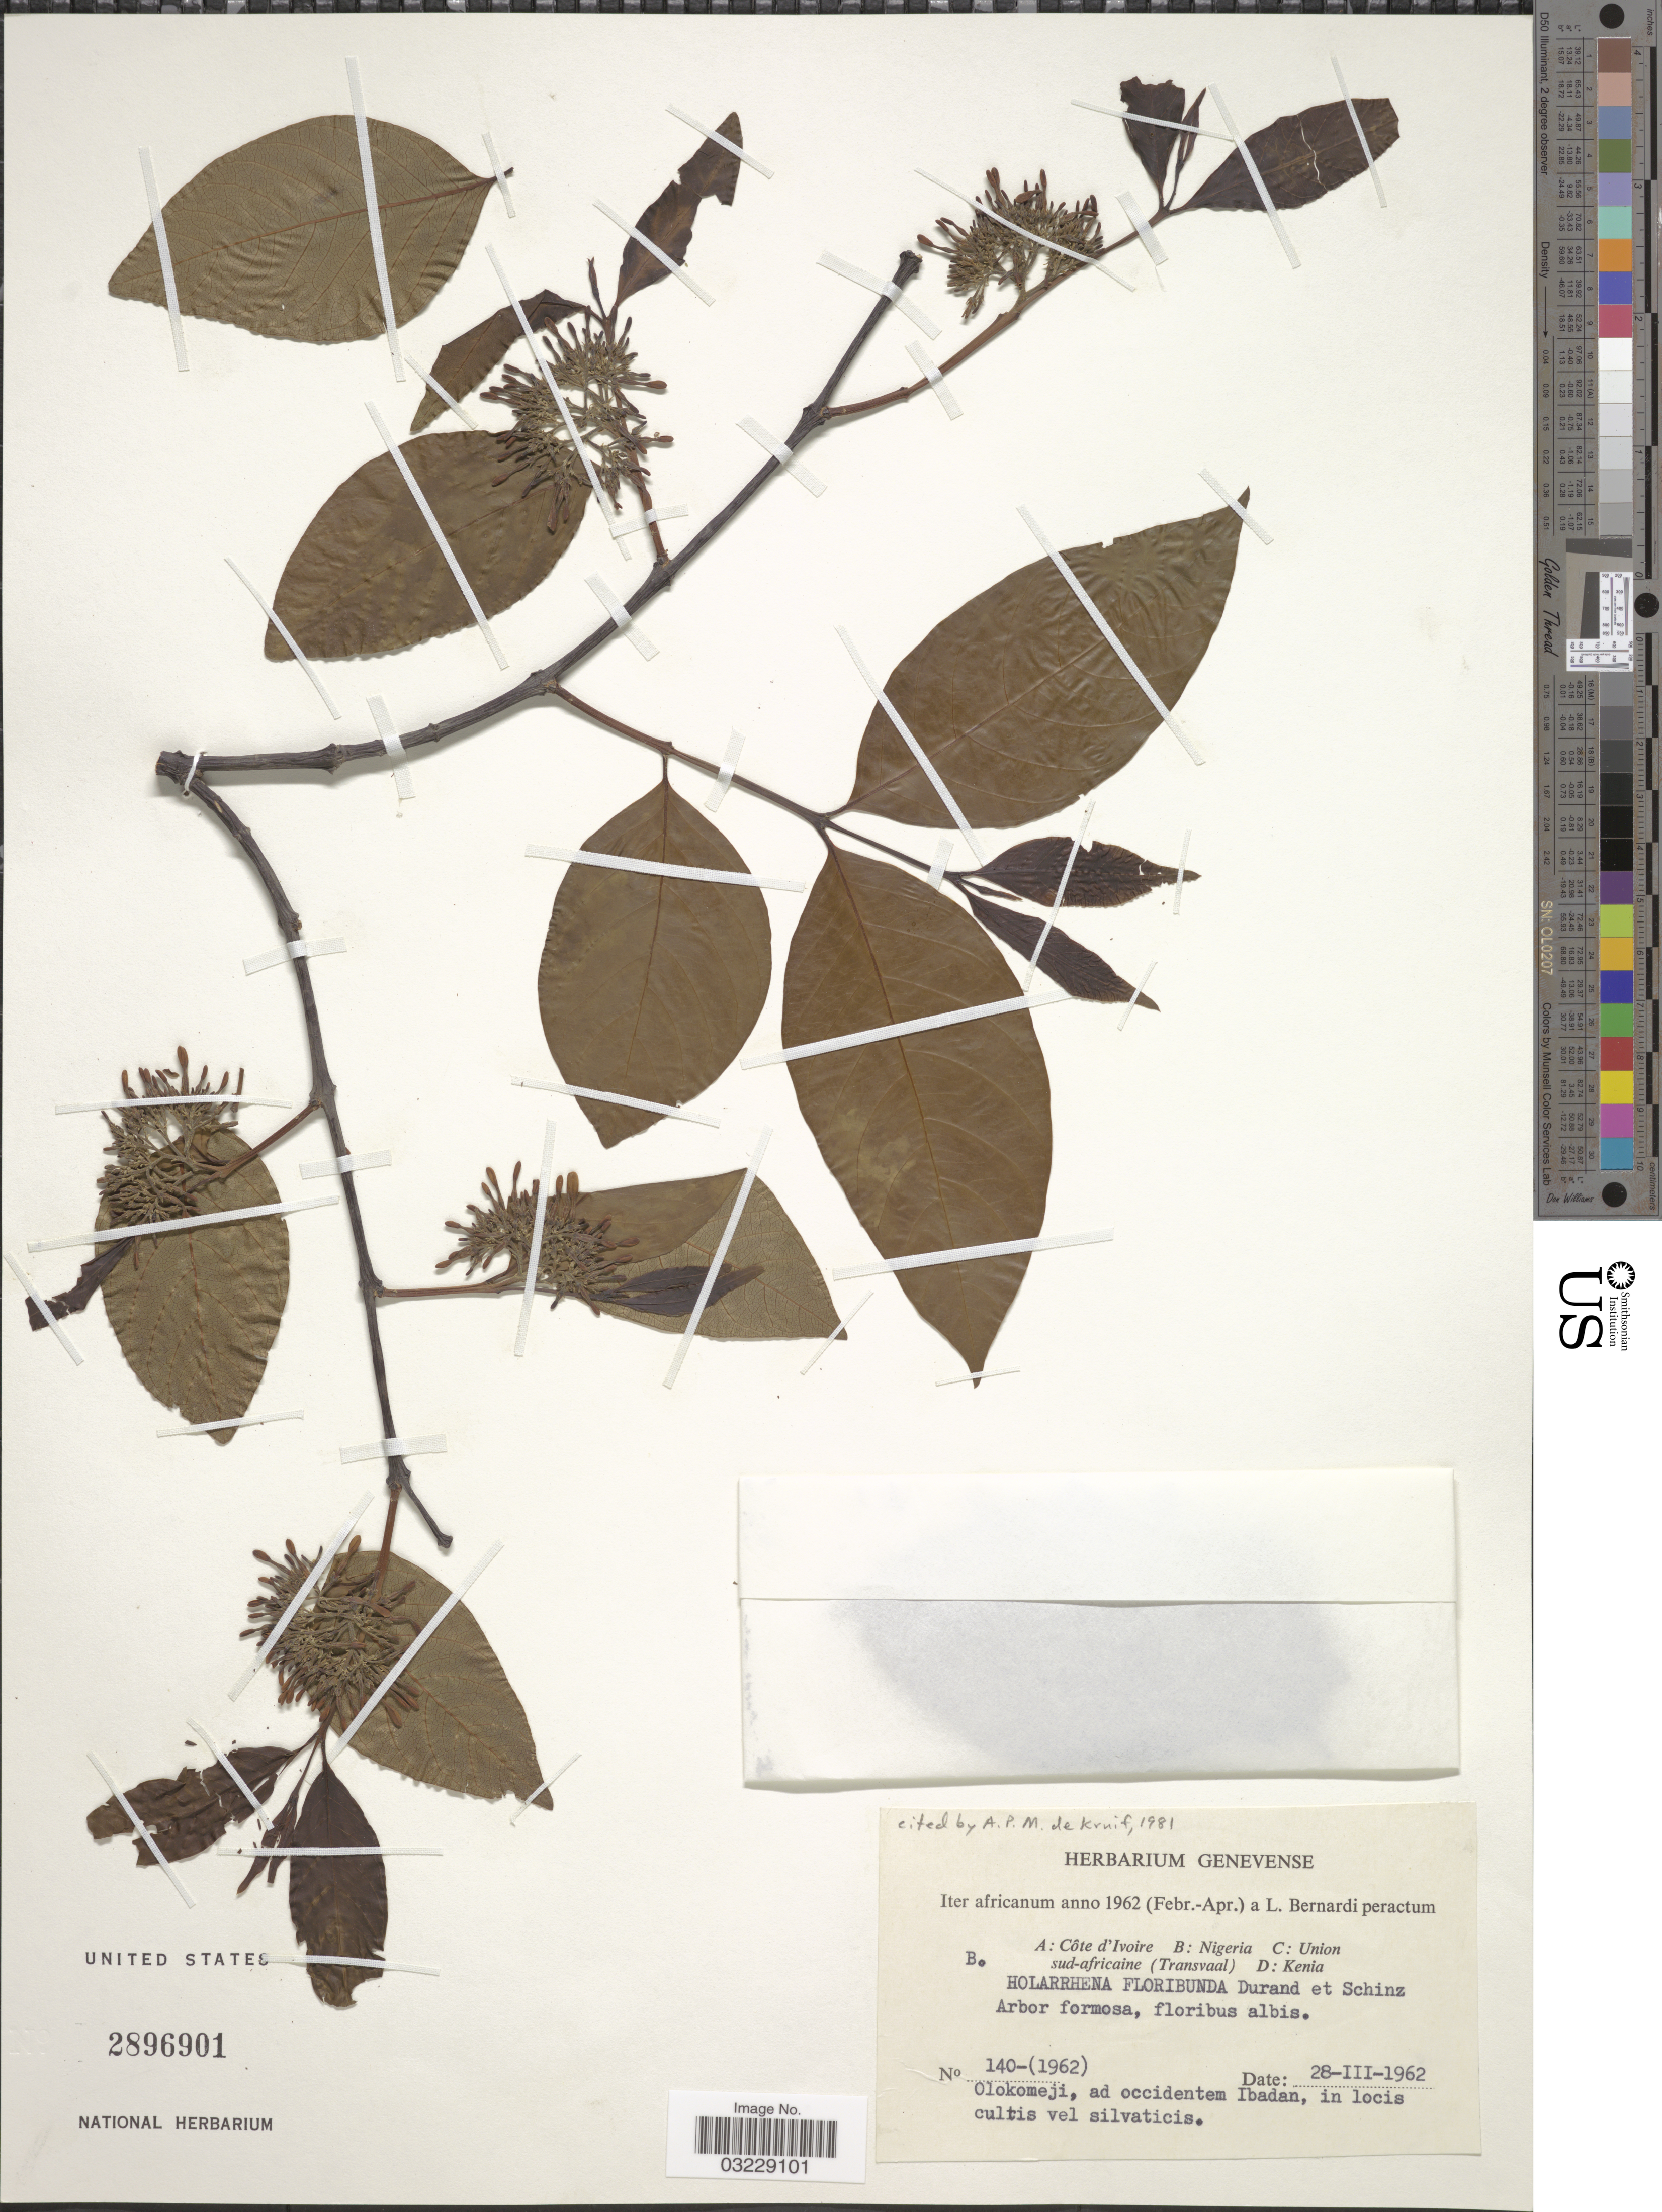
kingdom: Plantae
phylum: Tracheophyta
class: Magnoliopsida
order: Gentianales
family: Apocynaceae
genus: Holarrhena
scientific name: Holarrhena floribunda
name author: (G. Don) Durand & Schinz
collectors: L. Bernardi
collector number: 140-(1962)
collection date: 1962-03-28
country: Nigeria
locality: Olokomeji, ad occidentem Ibadan.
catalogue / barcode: US 2896901